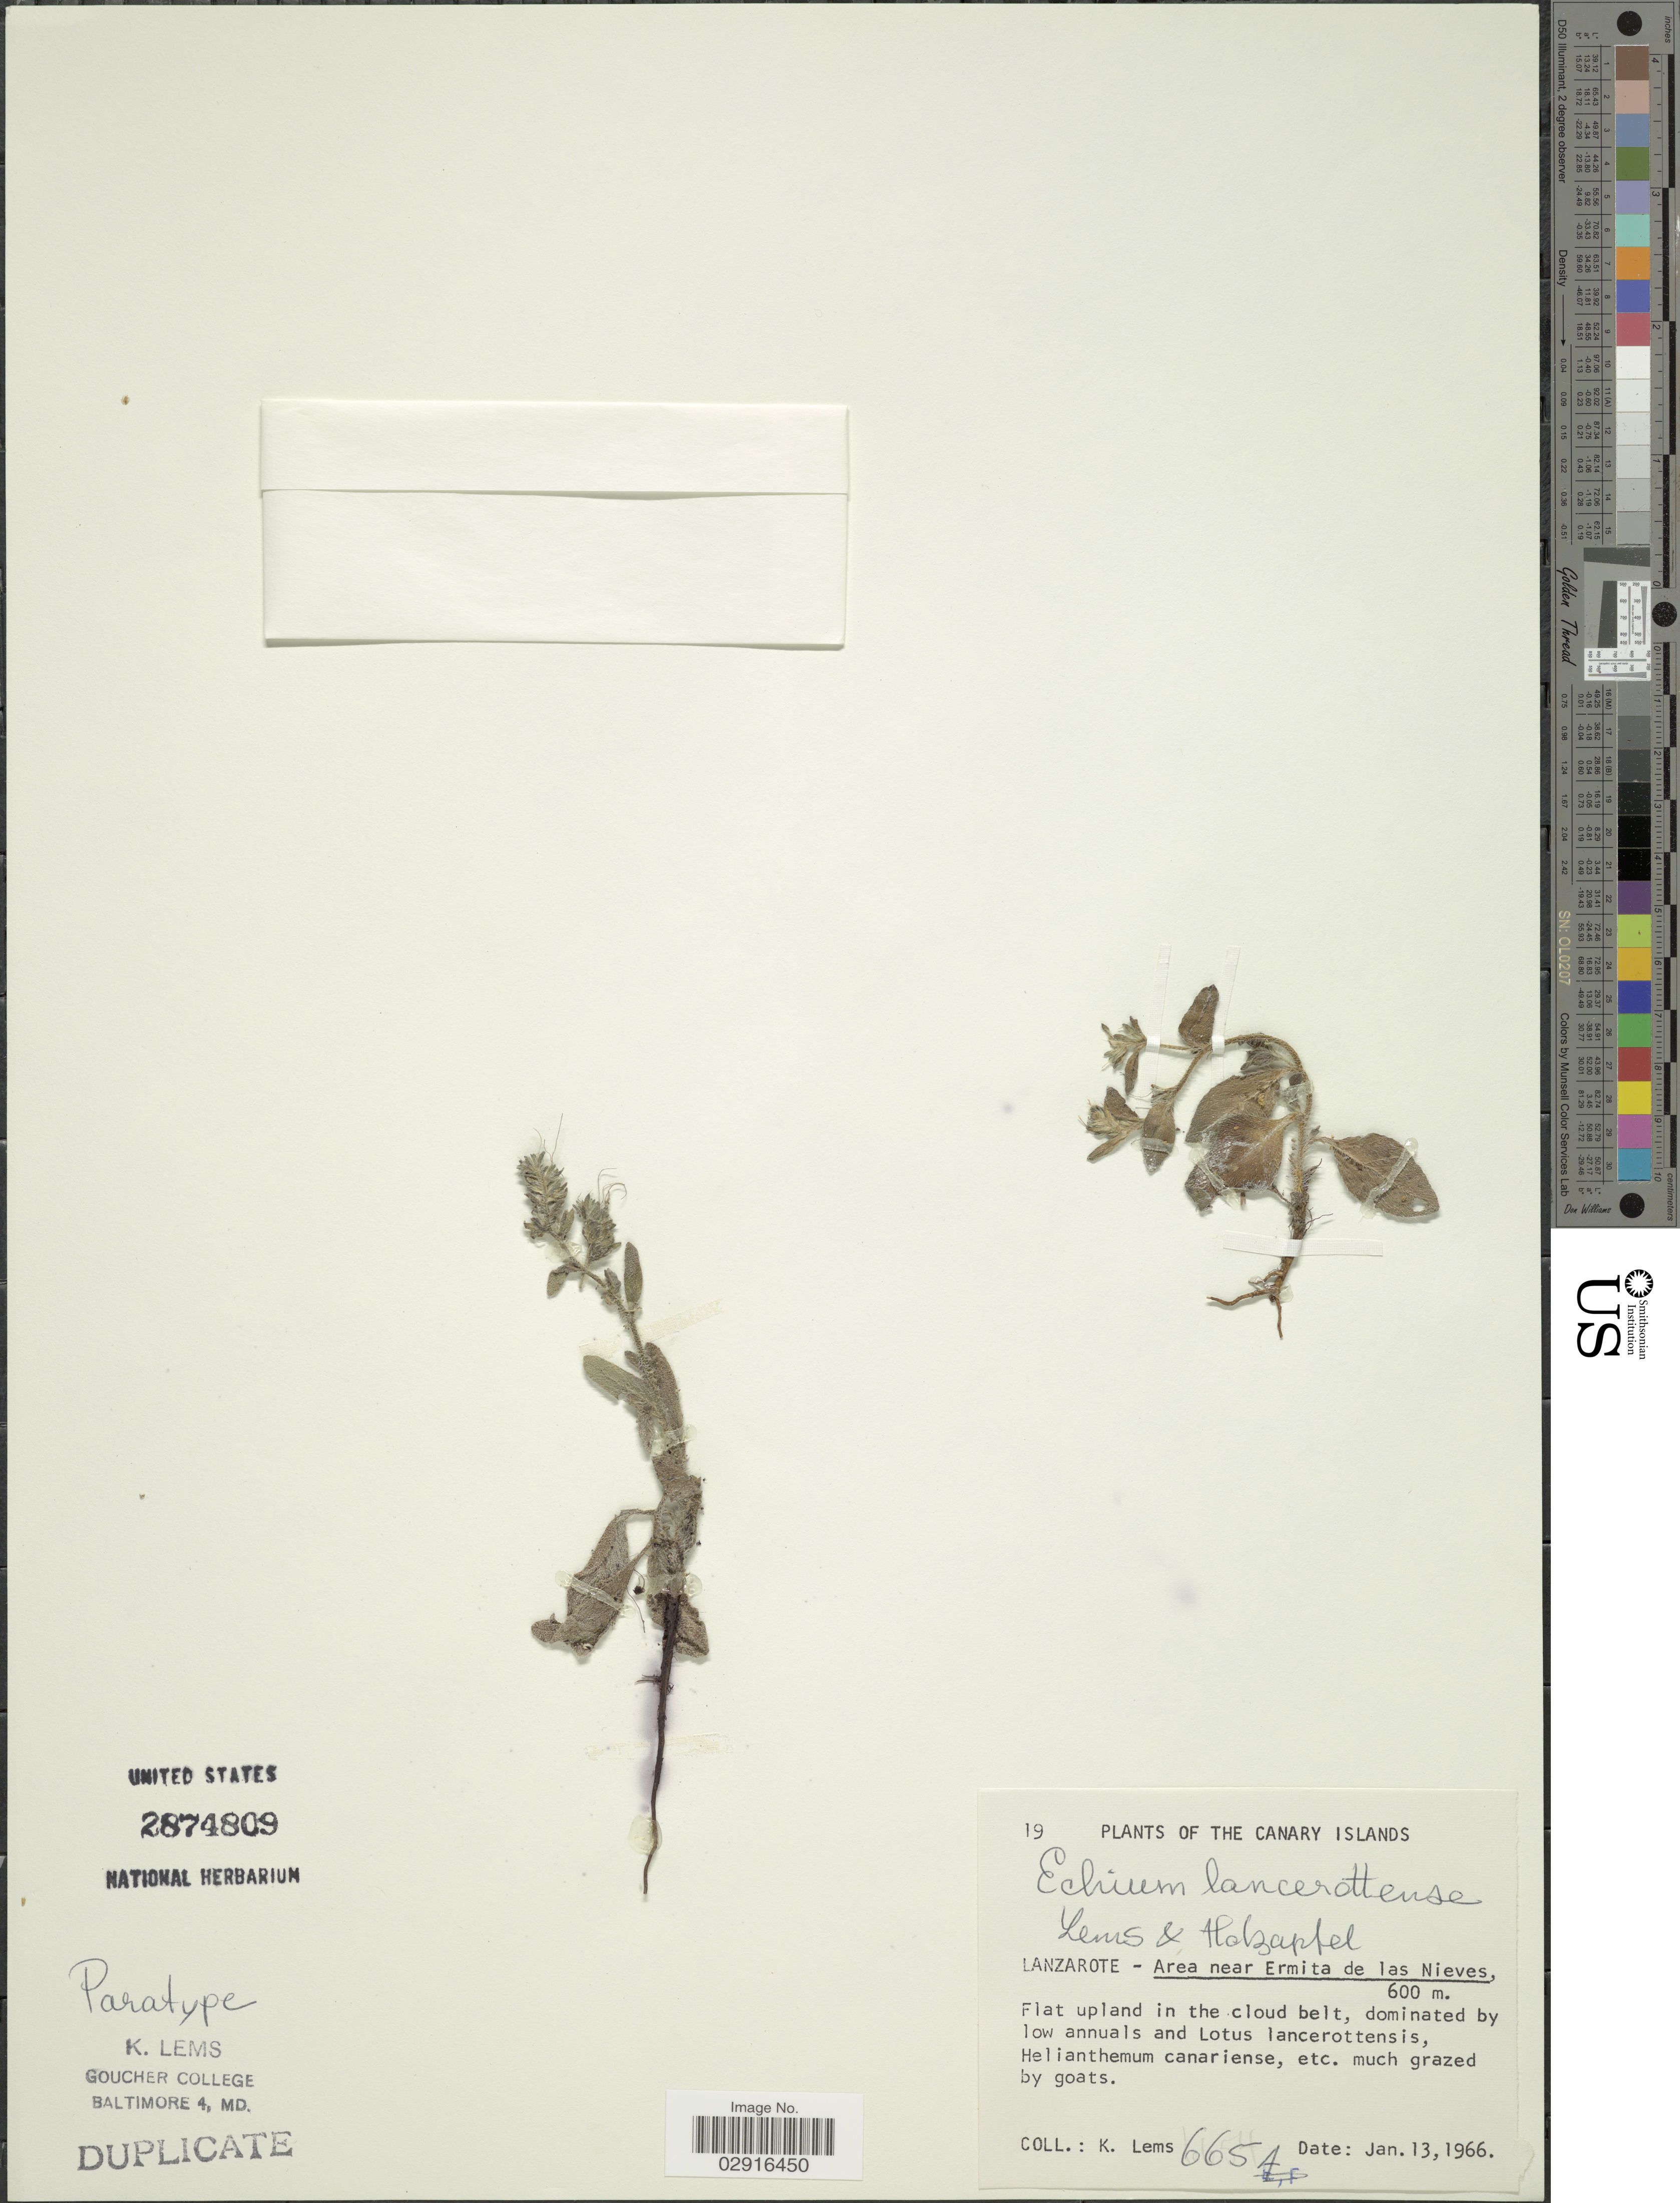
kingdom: Plantae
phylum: Tracheophyta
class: Magnoliopsida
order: Boraginales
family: Boraginaceae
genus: Echium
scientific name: Echium lancerottense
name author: Lems & Holzapfel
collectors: K. Lems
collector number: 6654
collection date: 1966-01-13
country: Spain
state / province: Canarias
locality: Canary Islands. Lanzarote - Area near Ermita de las Nieves.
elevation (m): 600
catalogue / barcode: US 2874809